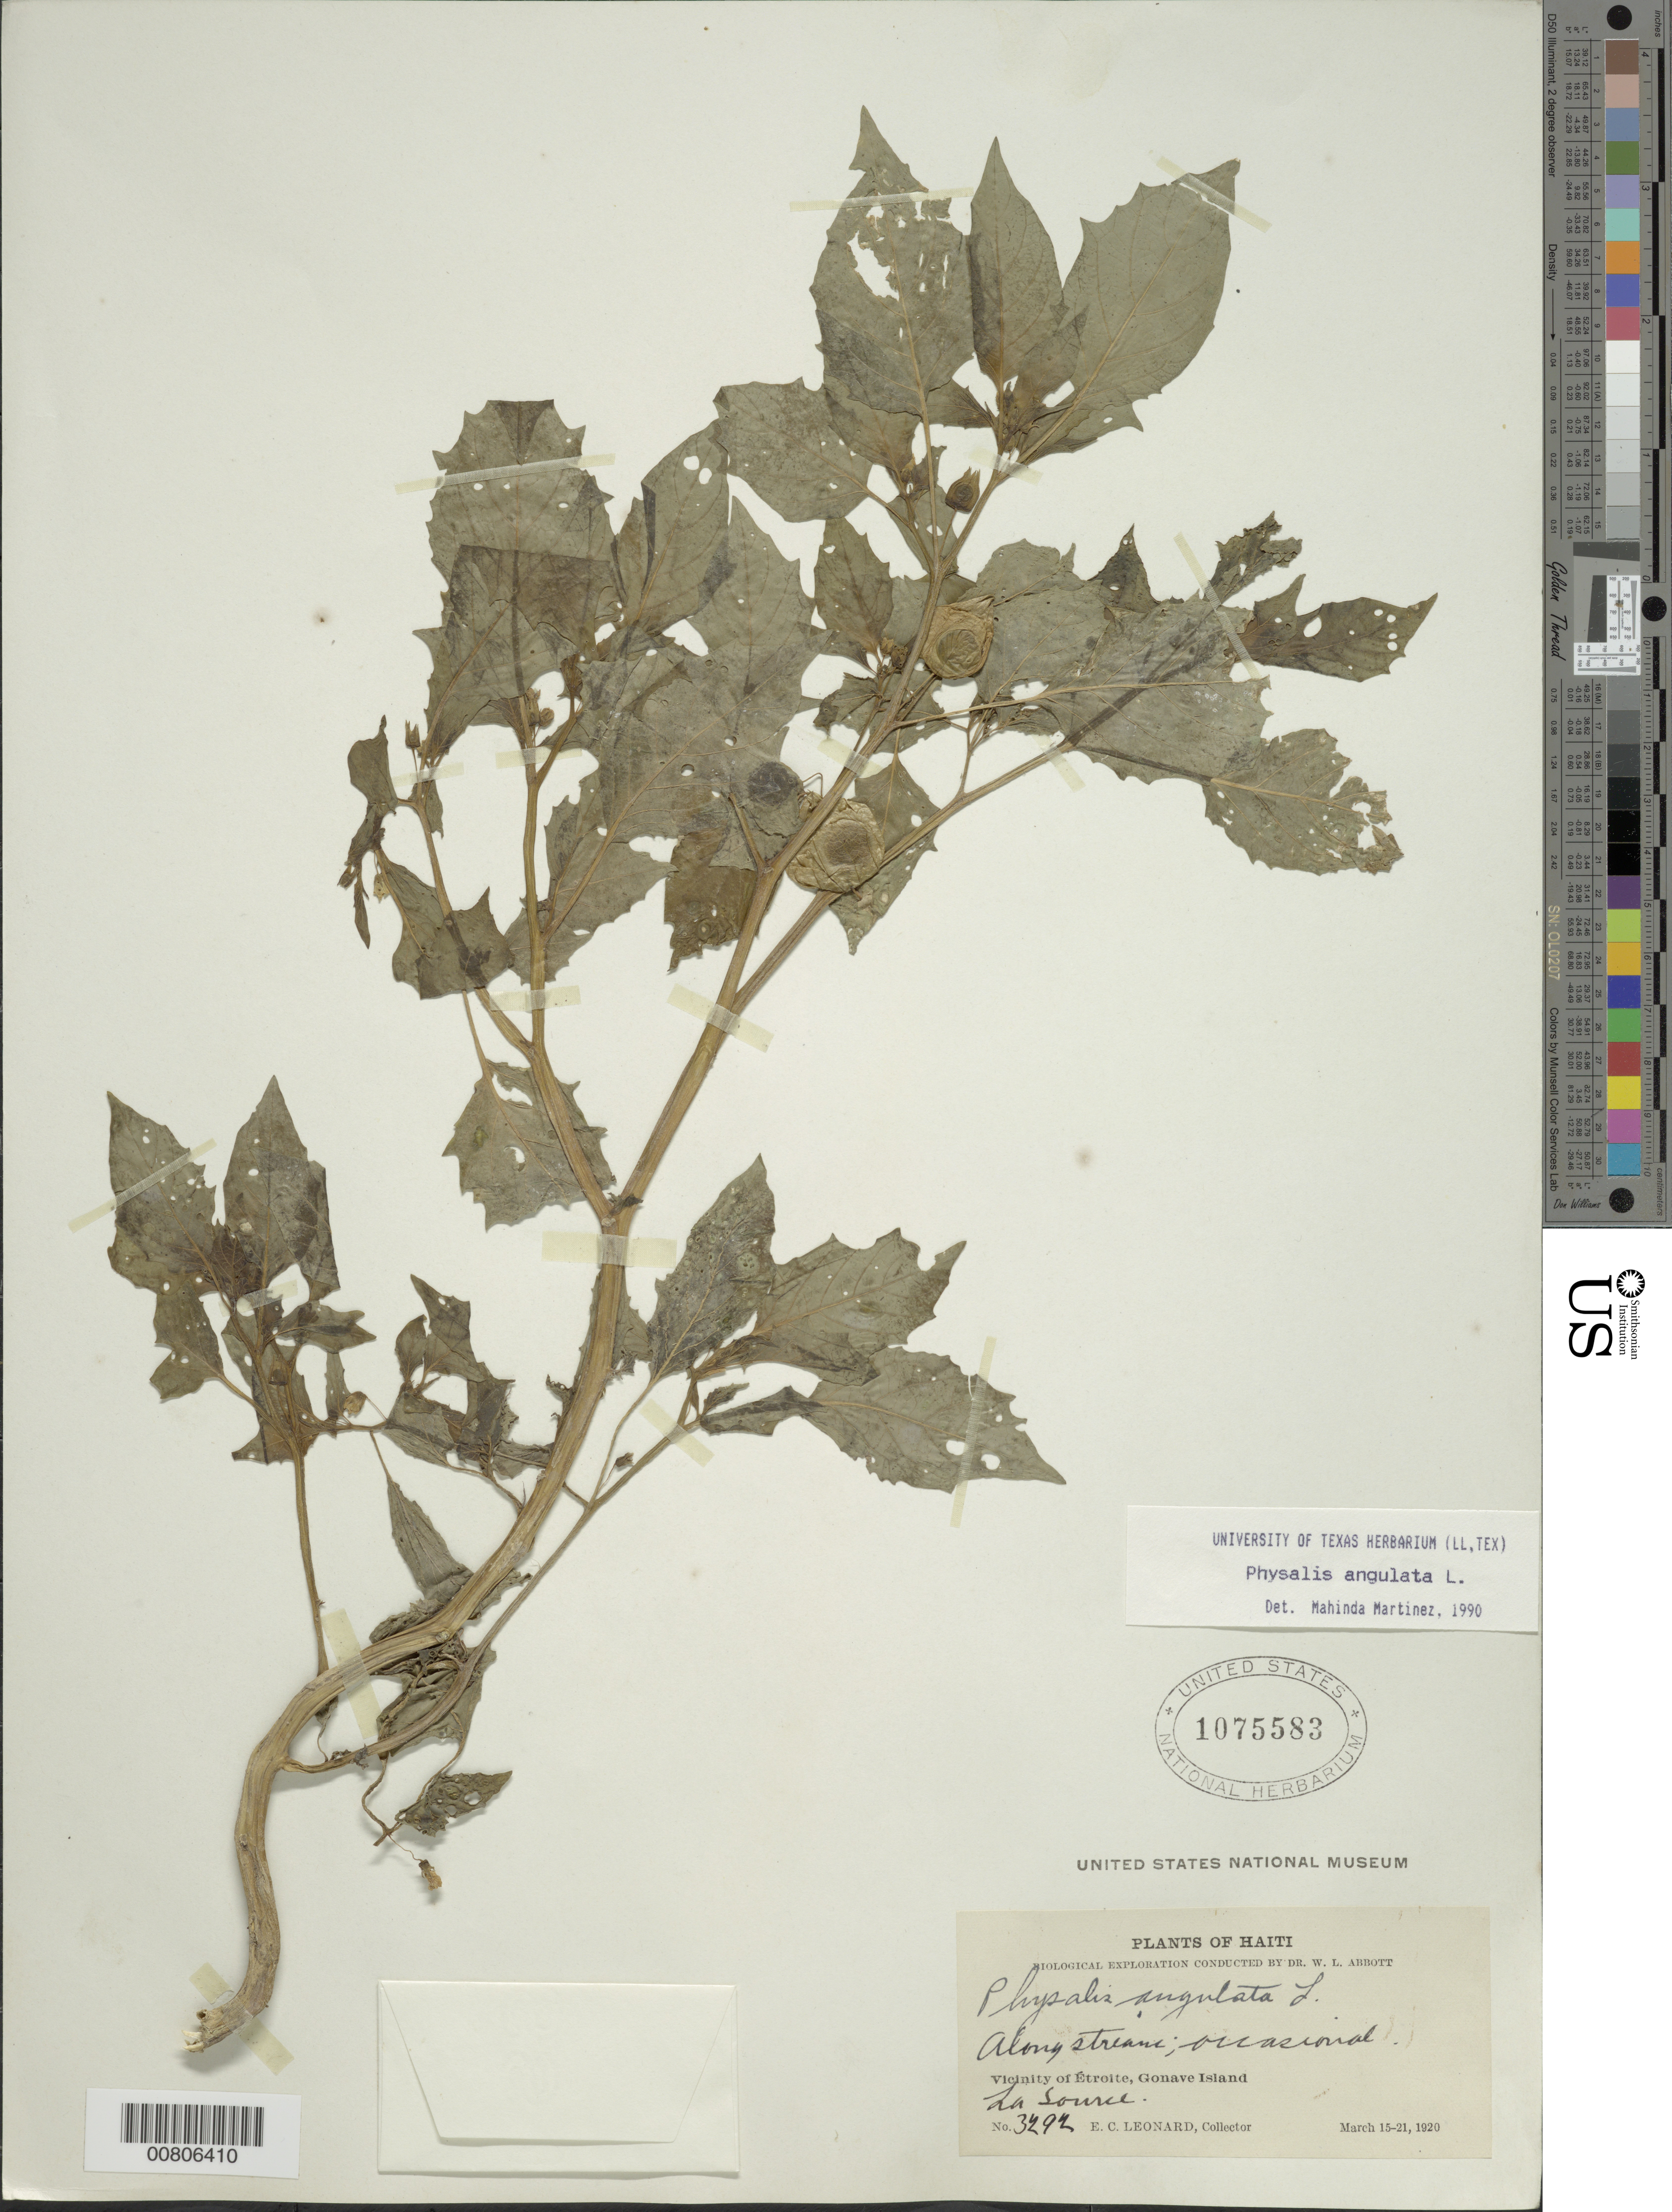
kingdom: Plantae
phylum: Tracheophyta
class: Magnoliopsida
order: Solanales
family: Solanaceae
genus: Physalis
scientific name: Physalis angulata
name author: L.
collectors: E. C. Leonard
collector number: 3292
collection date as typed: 15 Mar 1920 to 21 Mar 1920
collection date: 1920-03-15/1920-03-21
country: Haiti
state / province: Ouest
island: Île de la Gonâve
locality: Vicinity of Étroite, La Source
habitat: Along stream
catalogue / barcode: US 1075583